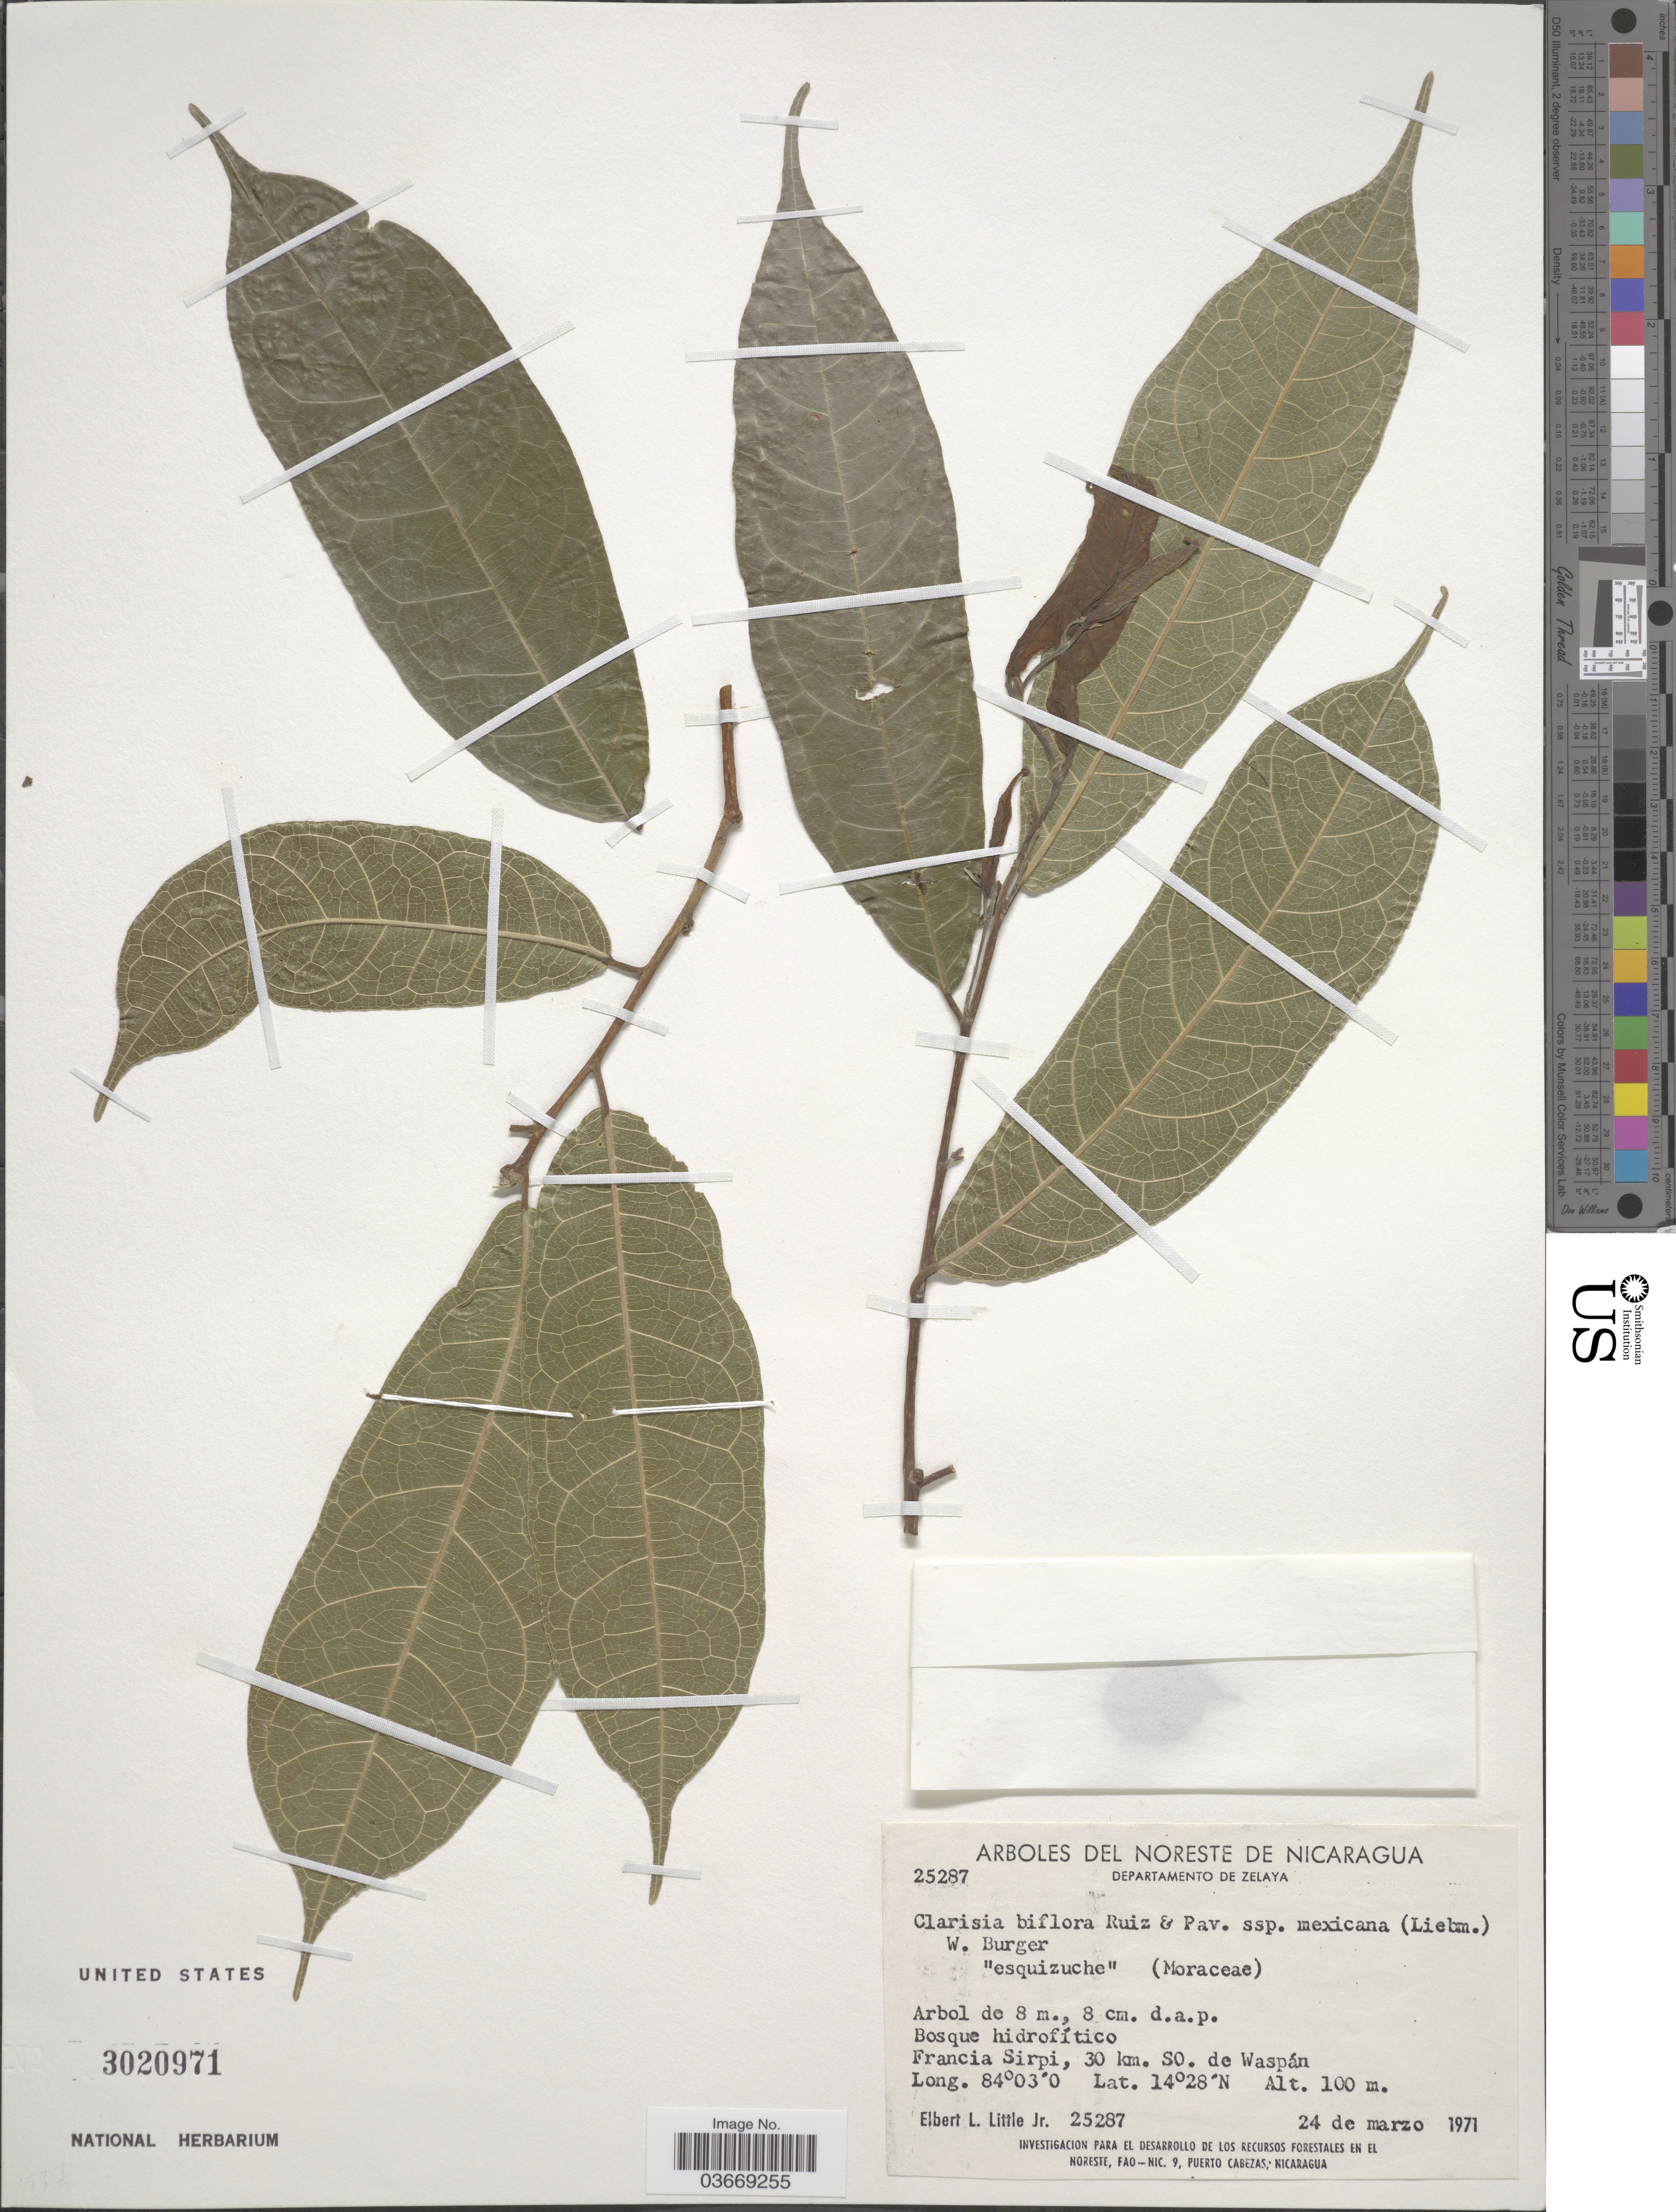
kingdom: Plantae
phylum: Tracheophyta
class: Magnoliopsida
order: Rosales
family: Moraceae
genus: Clarisia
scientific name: Clarisia biflora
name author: Ruiz & Pav.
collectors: E. L. Little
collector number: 25287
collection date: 1971-03-24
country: Nicaragua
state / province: Atlántico Norte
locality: Noreste de Nicaragua. Departamento de Zelaya. Francia Sirpi, 30 km. SO. de Waspán.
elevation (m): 100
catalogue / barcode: US 3020971